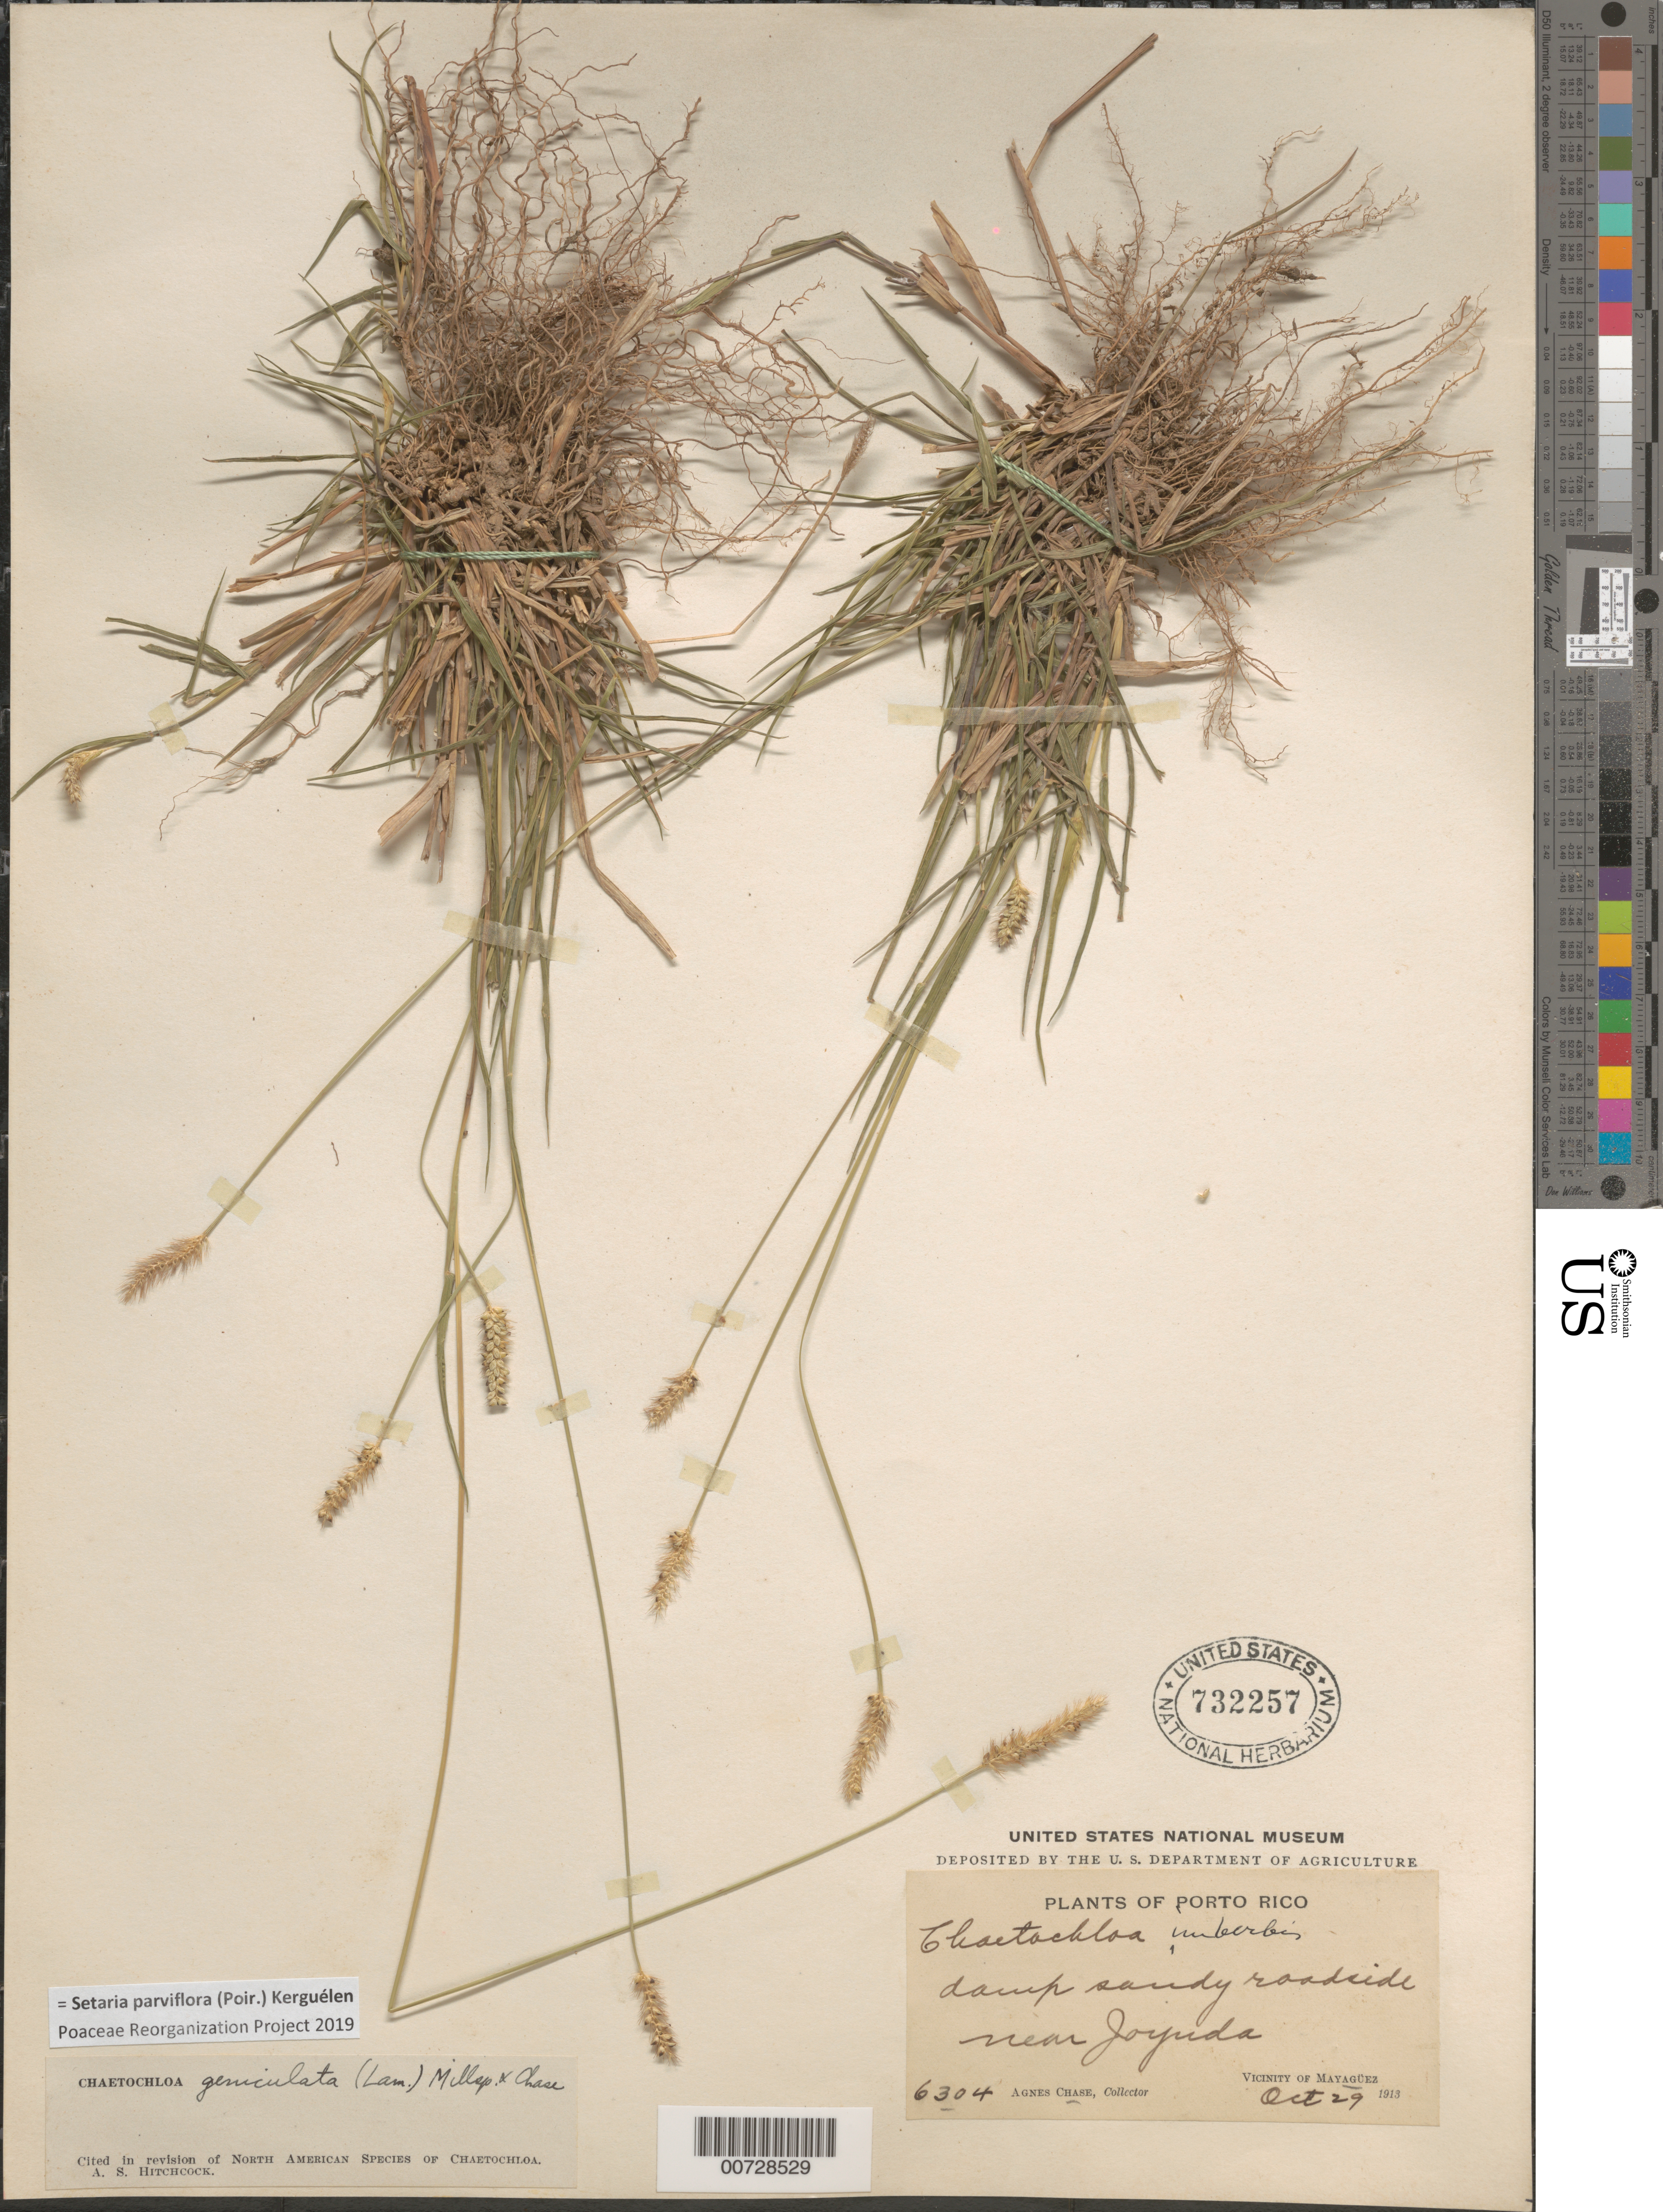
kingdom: Plantae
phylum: Tracheophyta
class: Liliopsida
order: Poales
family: Poaceae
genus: Setaria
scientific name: Setaria parviflora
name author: (Poir.) Kerguélen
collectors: A. Chase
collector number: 6304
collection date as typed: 29 Oct 1913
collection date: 1913-10-29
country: Puerto Rico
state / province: Mayagüez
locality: Joyuda, near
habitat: Damp sandy roadside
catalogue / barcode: US 732257